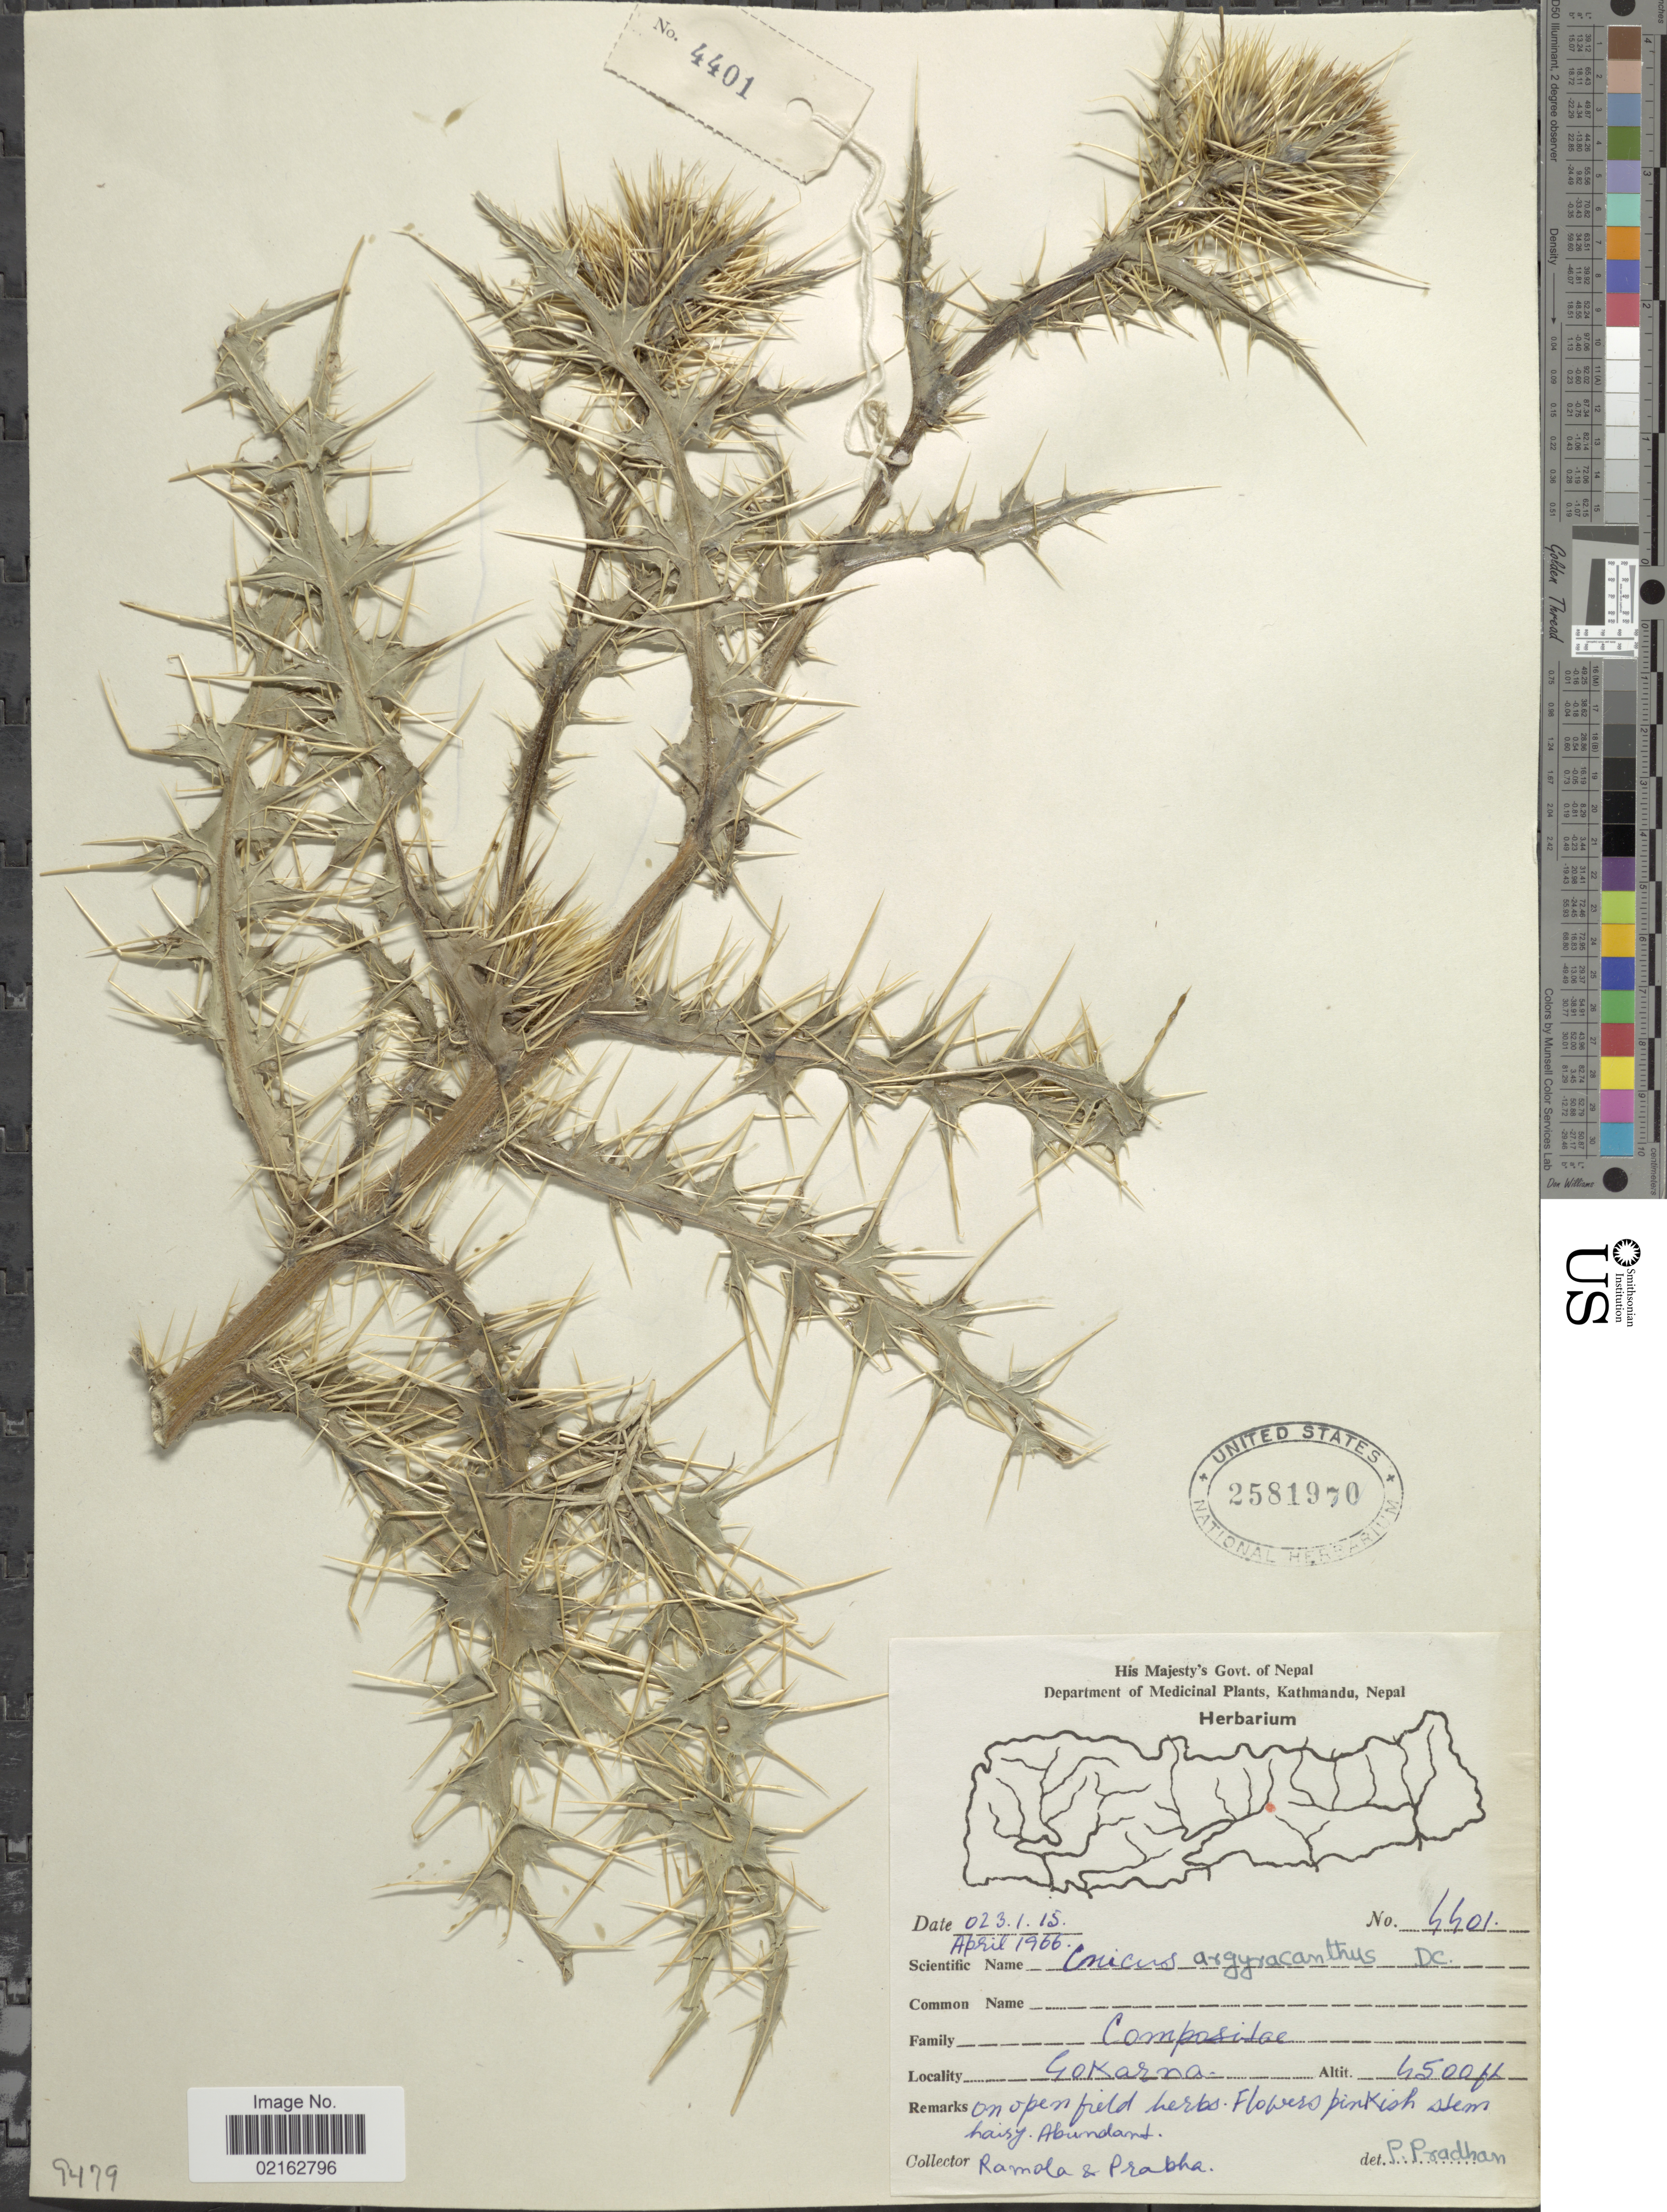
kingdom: Plantae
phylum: Tracheophyta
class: Magnoliopsida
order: Asterales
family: Asteraceae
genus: Cirsium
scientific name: Cirsium argyracanthum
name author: DC.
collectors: R. Thapa & P. Pradhan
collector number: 4401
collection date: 1966-04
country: Nepal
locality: Department of Medicinal, Kathmandu, Nepal. Gokarna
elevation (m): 1372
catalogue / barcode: US 2581970